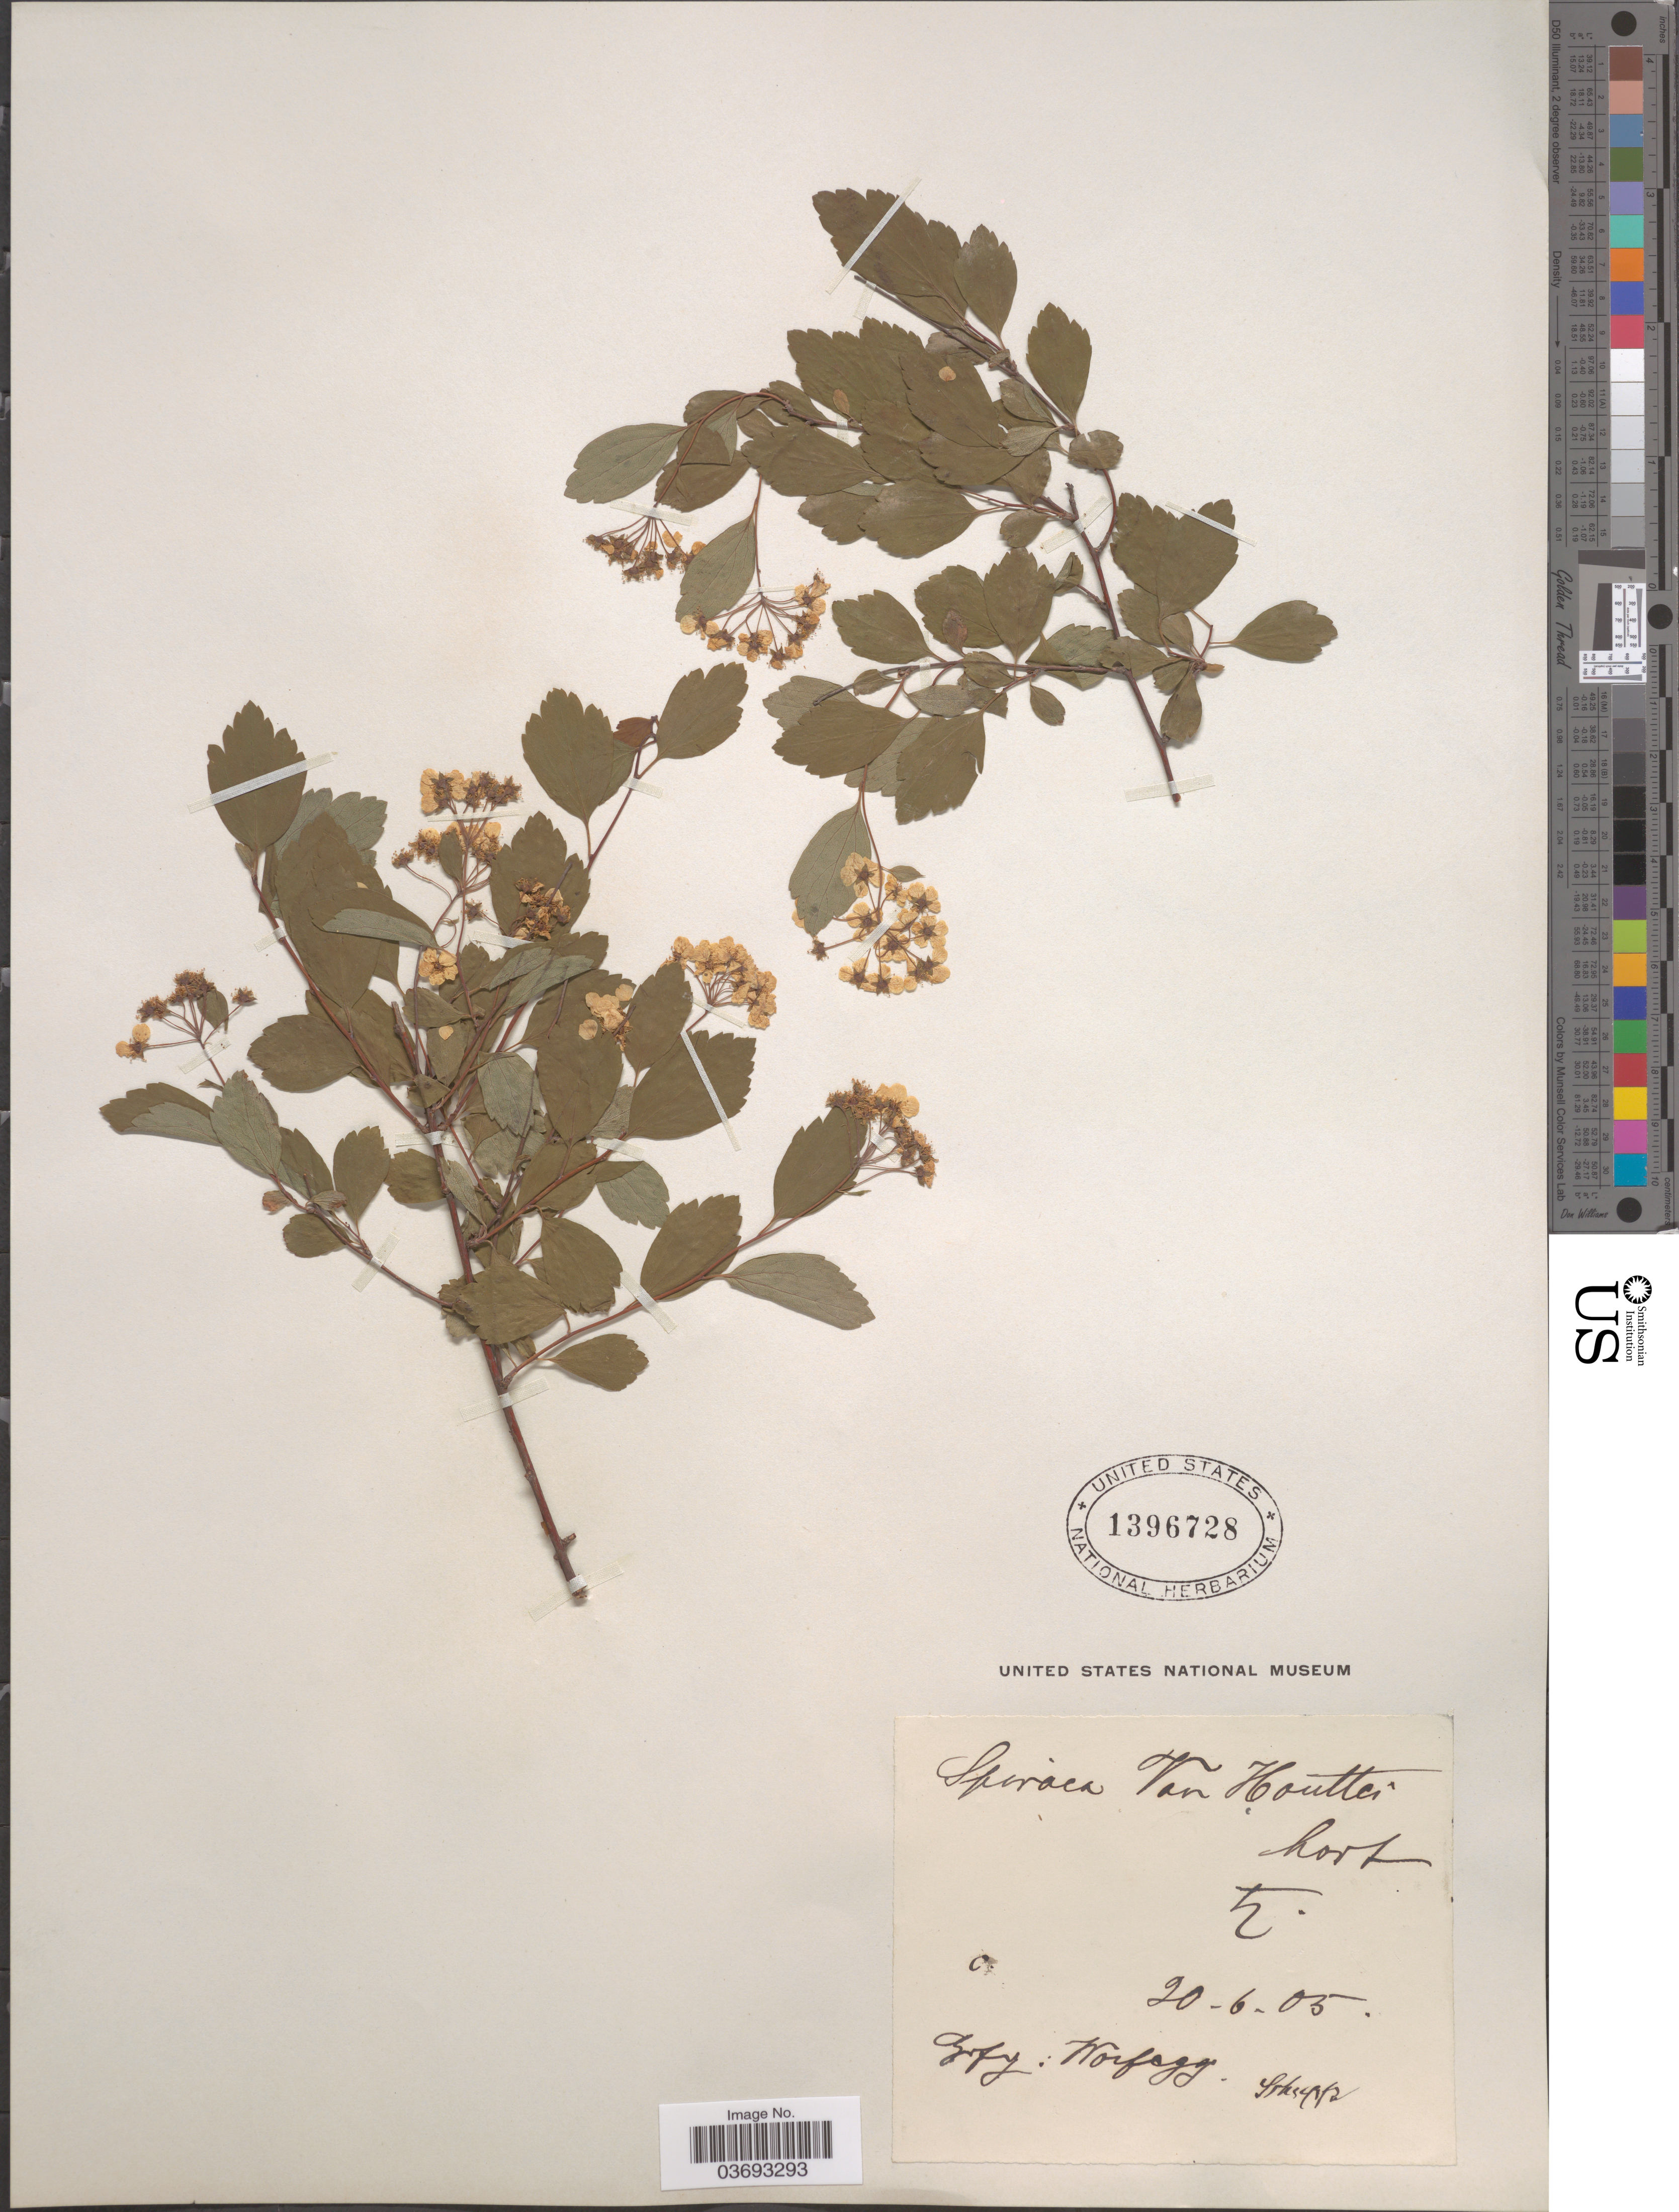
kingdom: Plantae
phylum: Tracheophyta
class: Magnoliopsida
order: Rosales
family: Rosaceae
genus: Spiraea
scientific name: Spiraea x vanhouttei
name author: (Briot) Carrière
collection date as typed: Transcribed d/m/y: 20/6/5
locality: [illegible text] Korfagg[interpreted].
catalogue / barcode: US 1396728